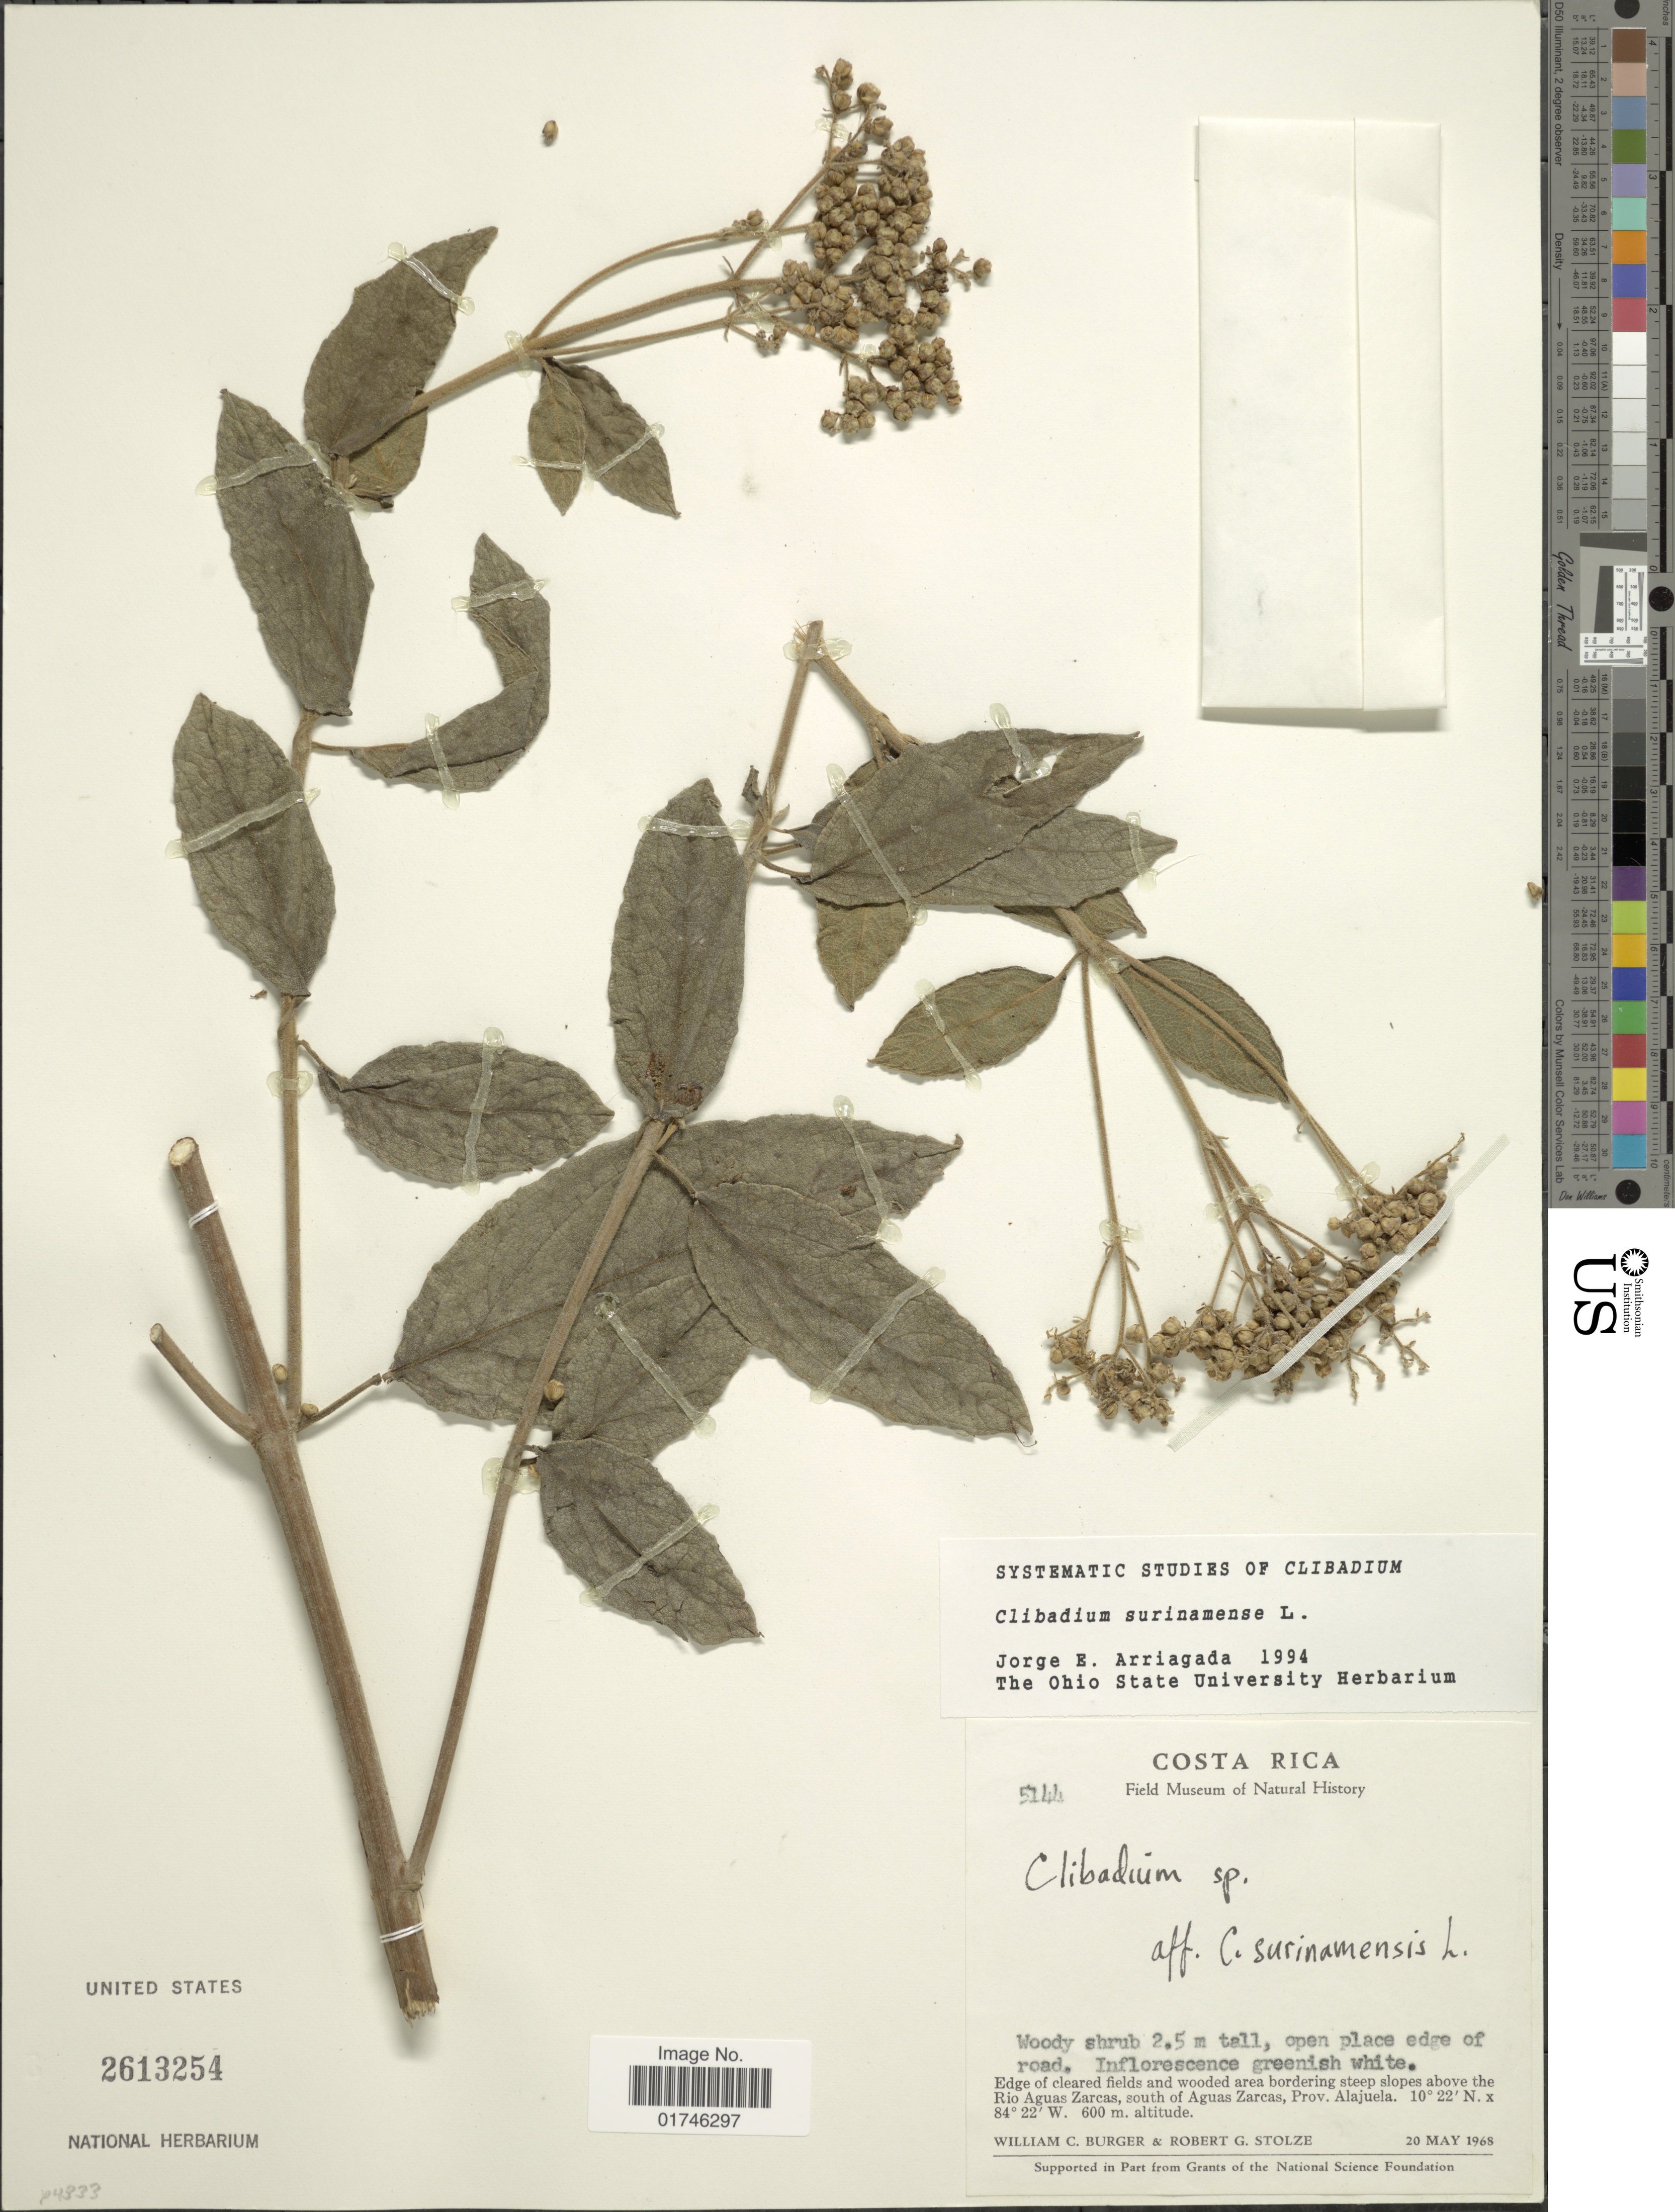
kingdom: Plantae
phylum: Tracheophyta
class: Magnoliopsida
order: Asterales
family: Asteraceae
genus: Clibadium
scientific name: Clibadium surinamense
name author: L.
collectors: W. Burger & R. G. Stolze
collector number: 5144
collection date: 1968-05-20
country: Costa Rica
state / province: Alajuela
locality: Edge of cleared fields and wooded area bordering steep slopes above the Rio Aguas Zarcas, south of Aguas Zarcas, Prov. Alajuela.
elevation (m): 600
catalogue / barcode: US 2613254